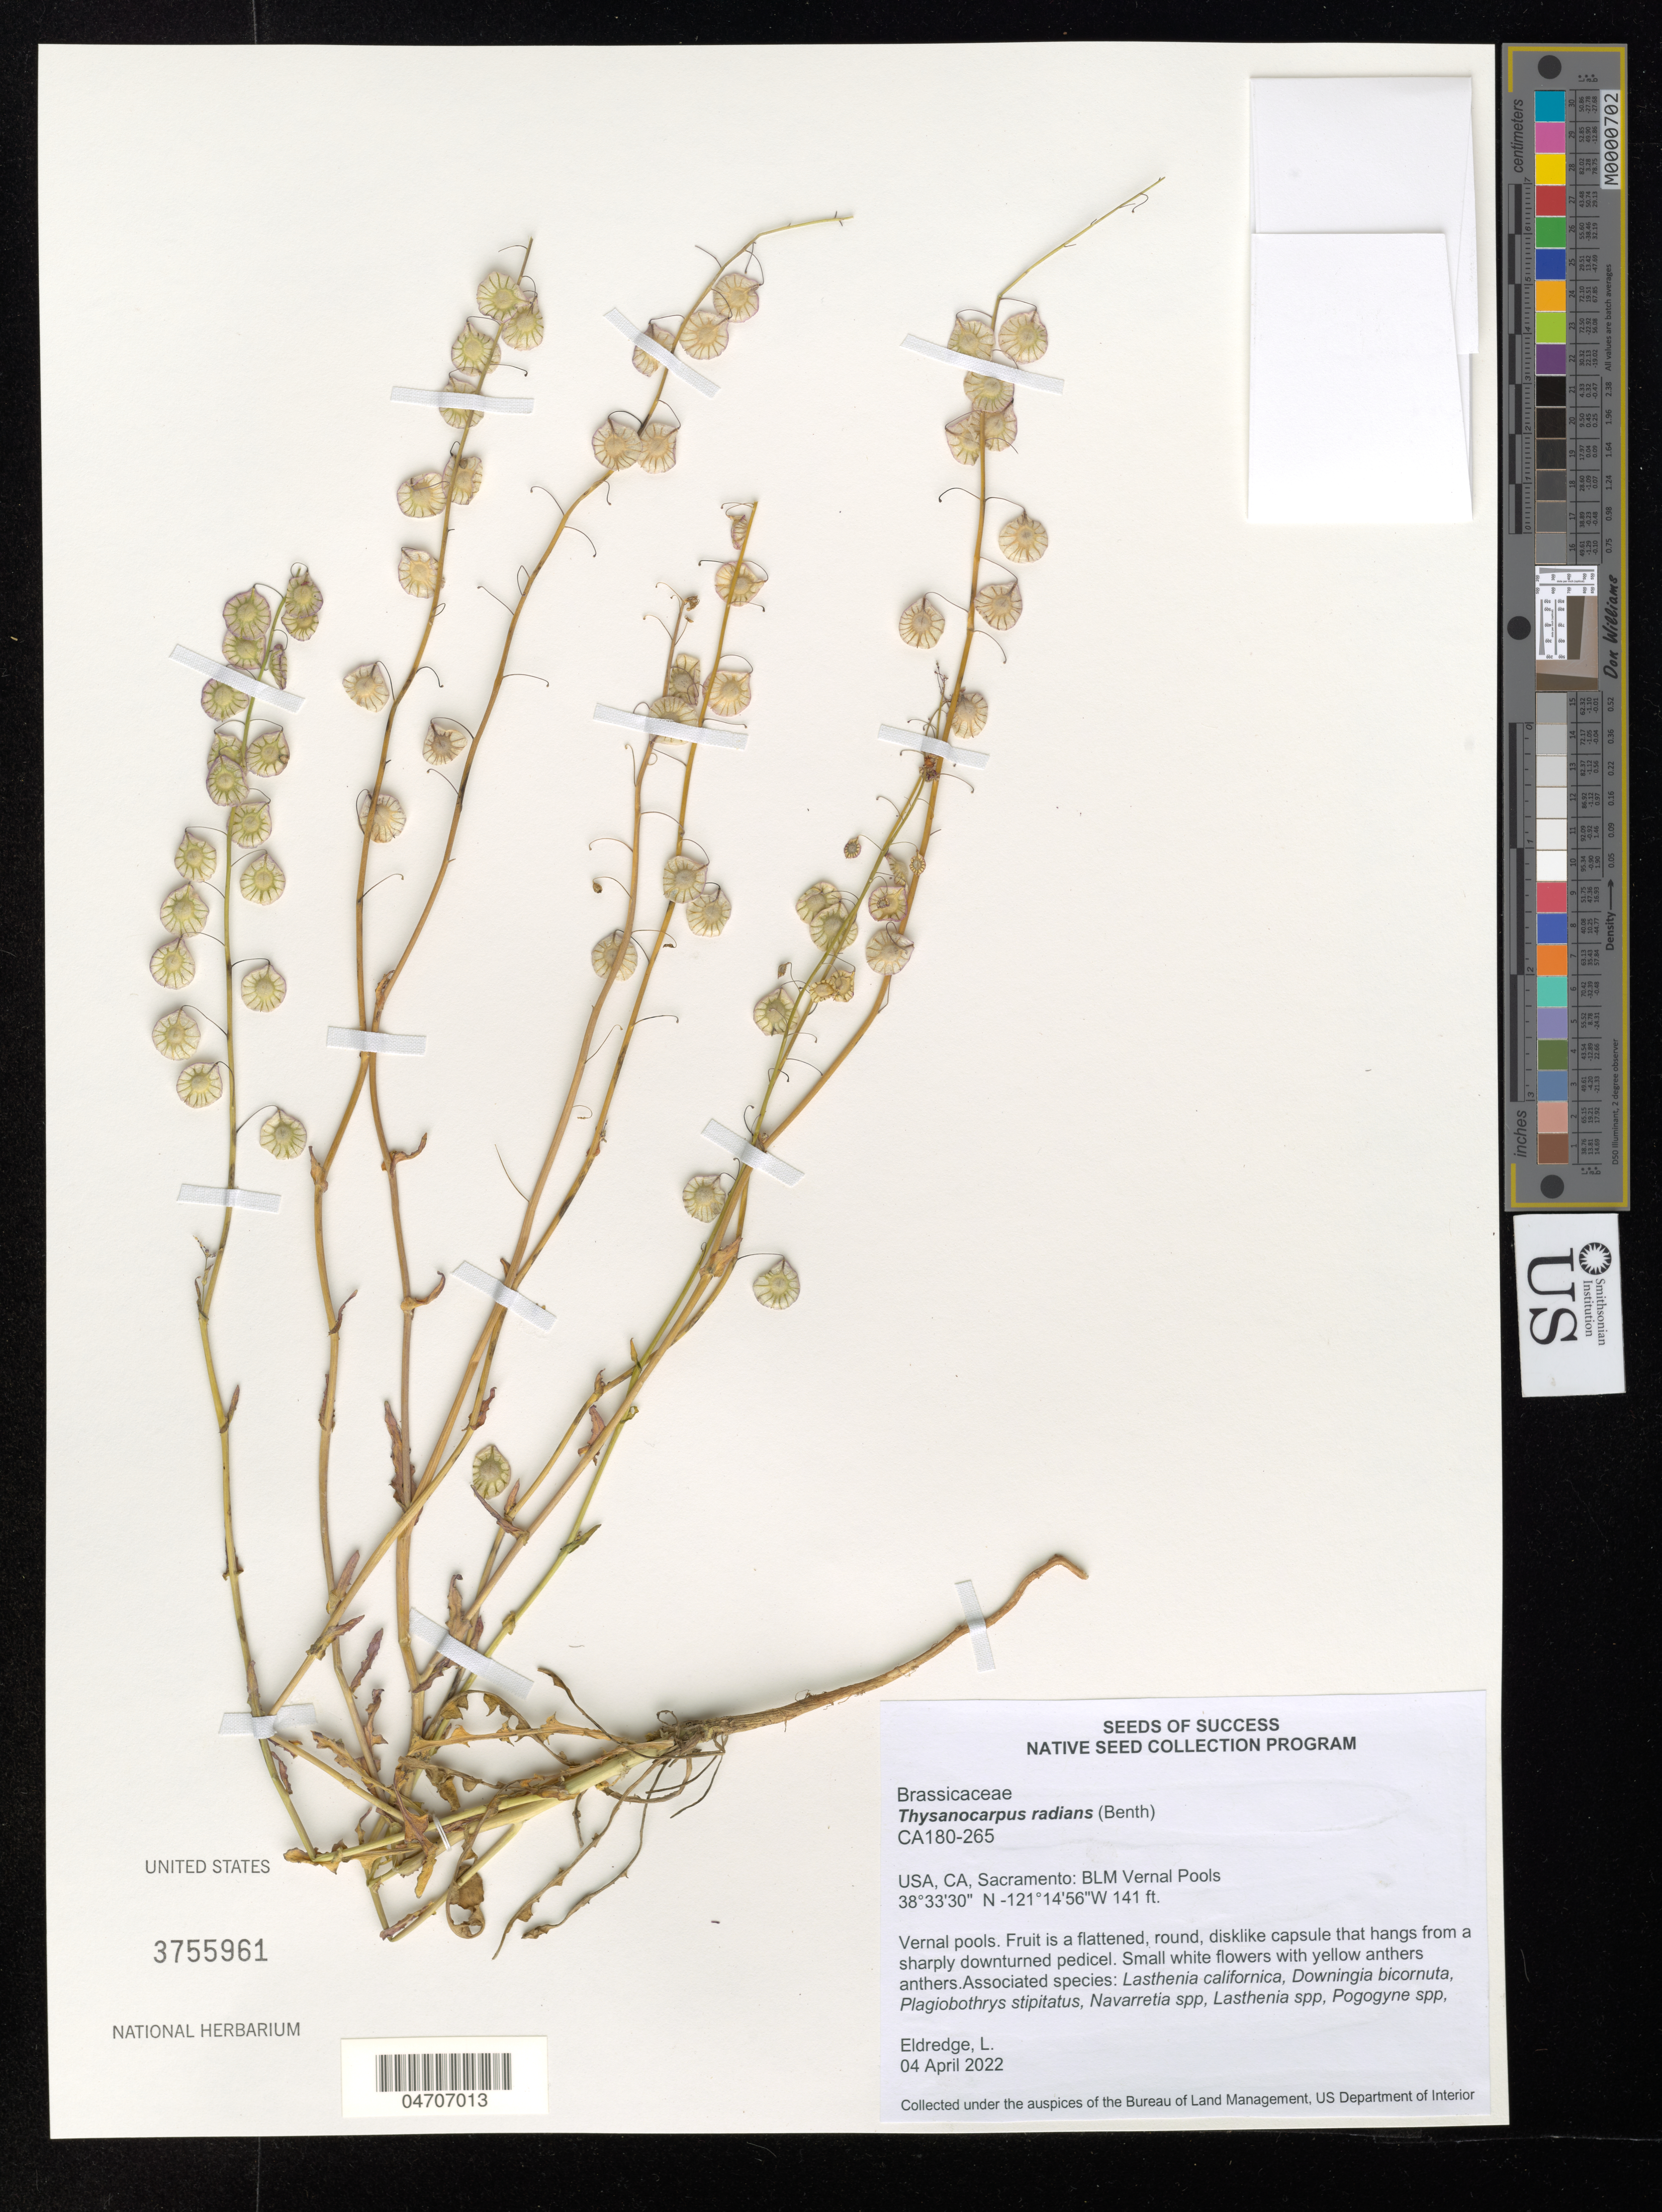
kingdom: Plantae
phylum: Tracheophyta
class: Magnoliopsida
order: Brassicales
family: Brassicaceae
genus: Thysanocarpus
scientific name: Thysanocarpus radians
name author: Benth.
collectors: L. Eldredge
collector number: CA180-265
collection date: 2022-04-04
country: United States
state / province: California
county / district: Sacramento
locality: Sacramento: BLM Vernal Pools.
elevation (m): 43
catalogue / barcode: US 3755961